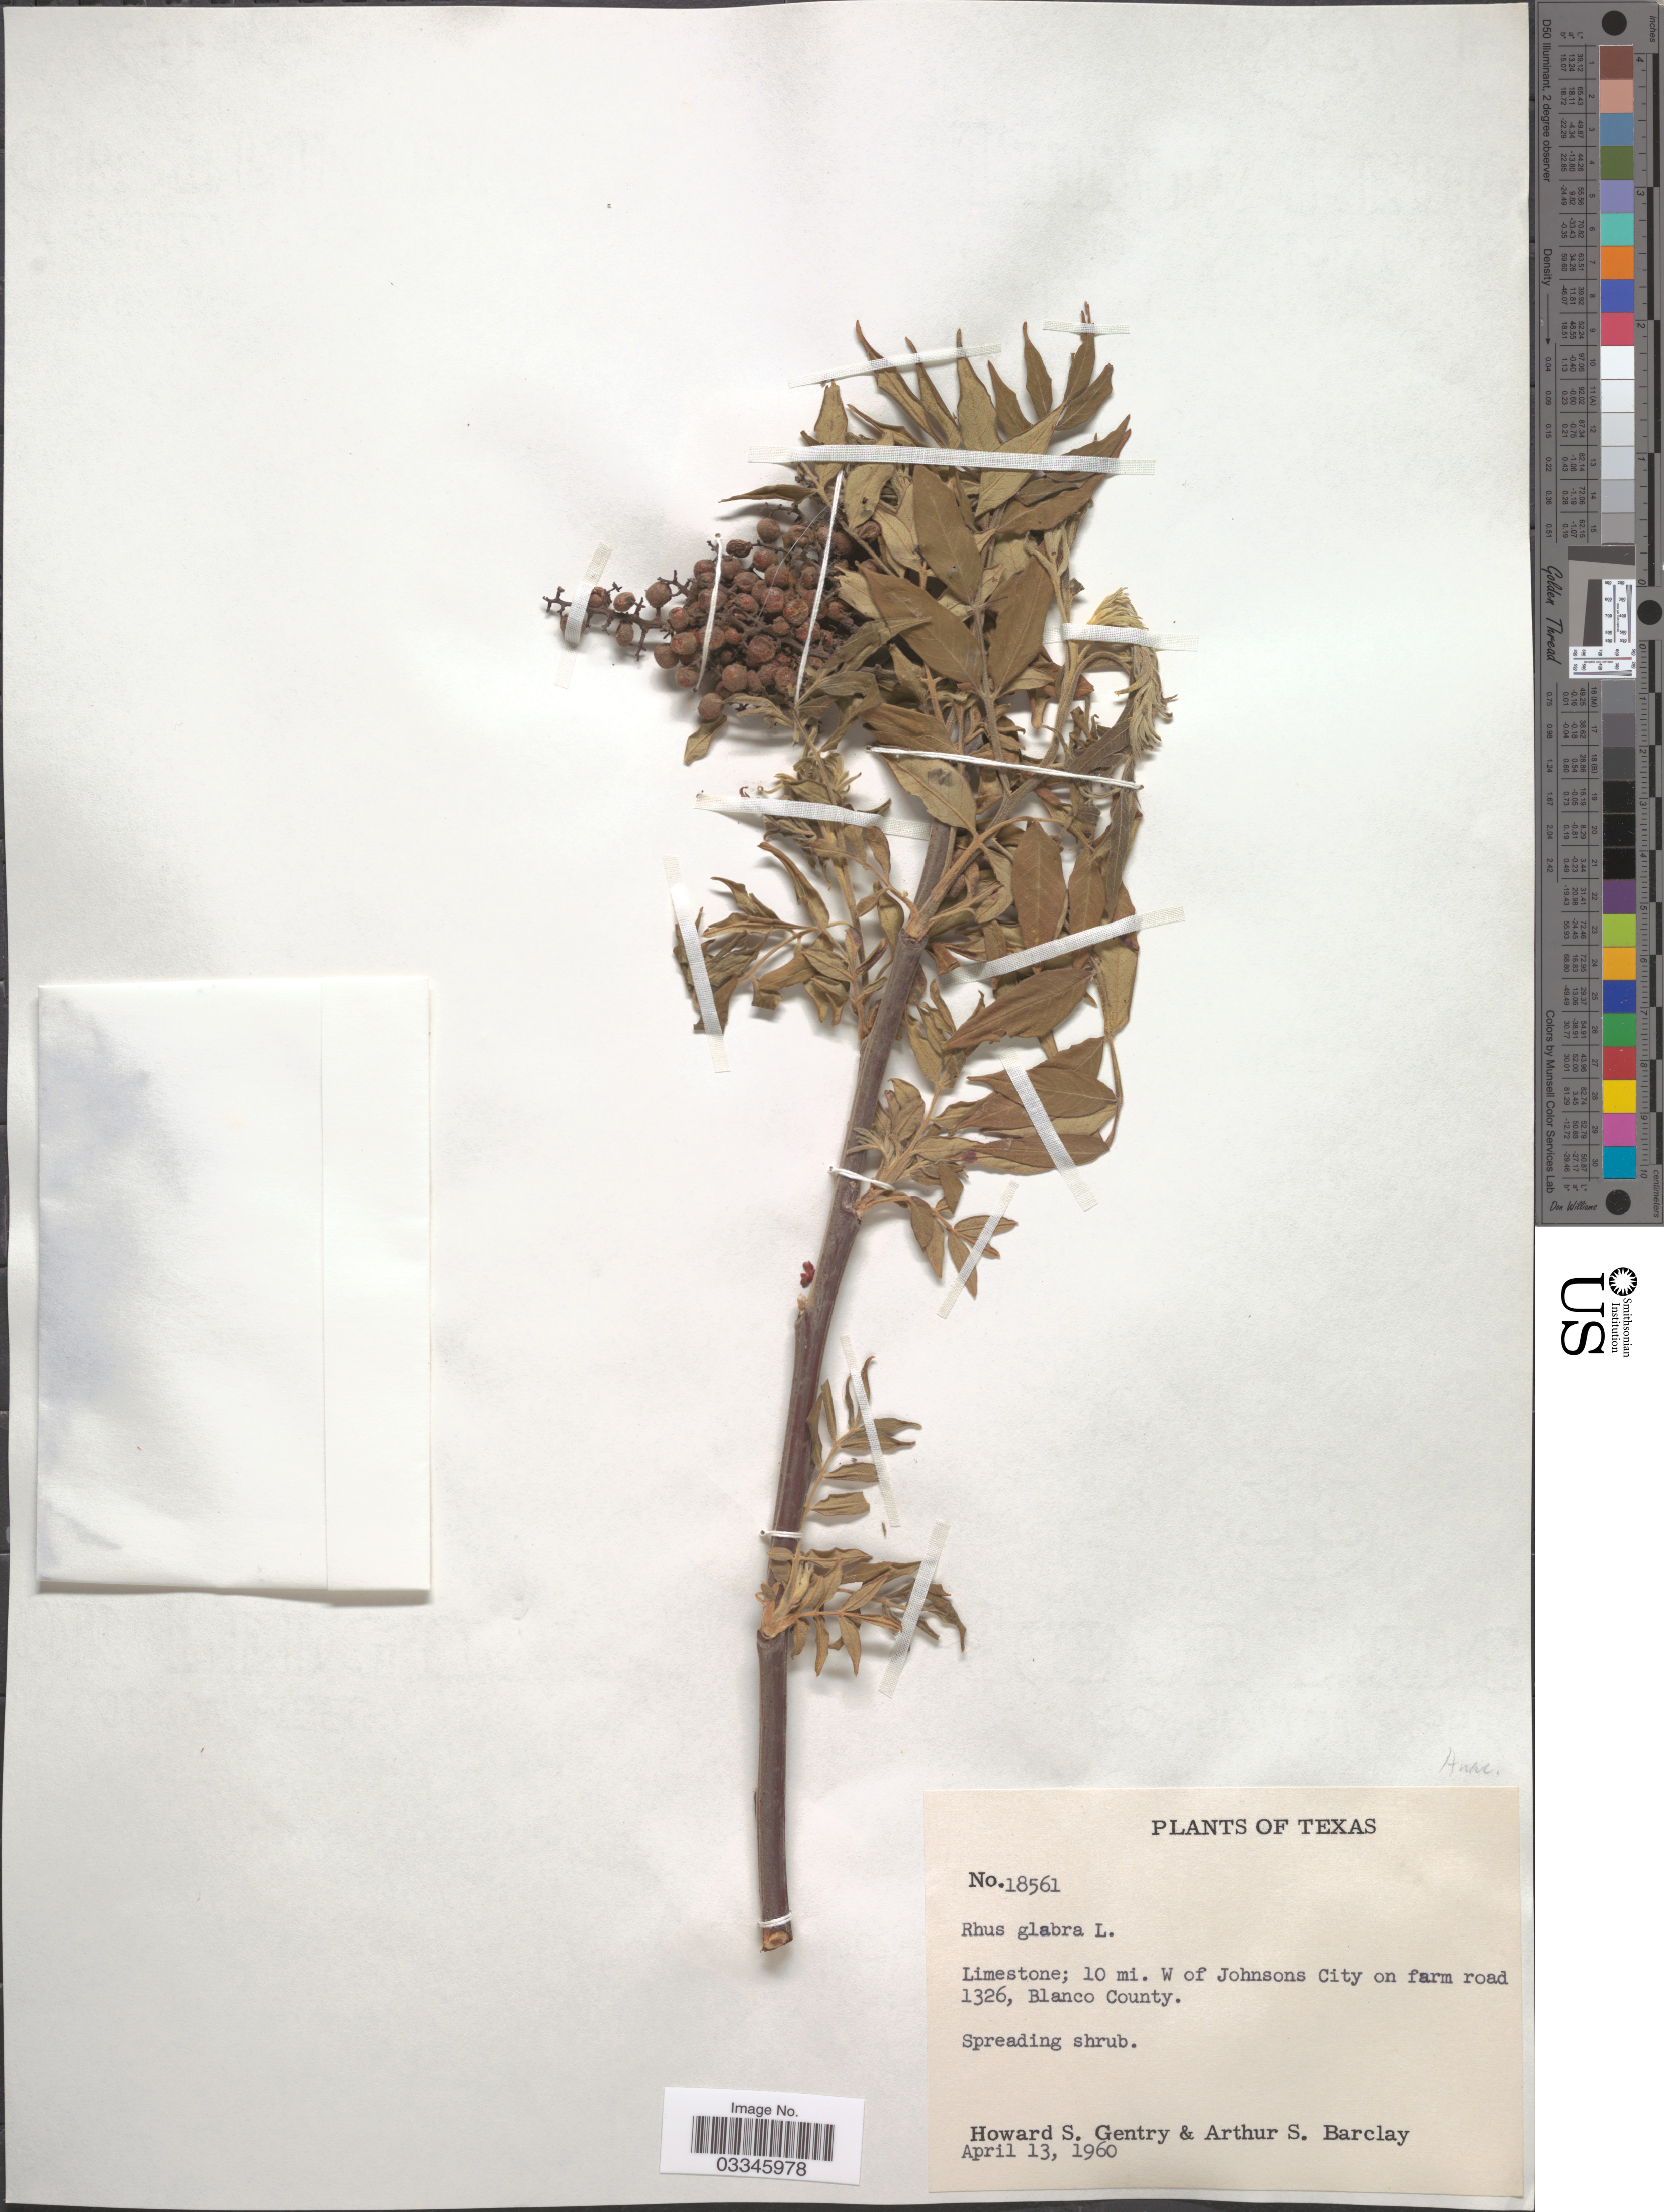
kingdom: Plantae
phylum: Tracheophyta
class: Magnoliopsida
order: Sapindales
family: Anacardiaceae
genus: Rhus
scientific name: Rhus glabra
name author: L.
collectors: H. S. Gentry & A. S. Barclay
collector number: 18561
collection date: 1960-04-13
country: United States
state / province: Texas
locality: Limestone; 10 mi. W of Johnsons City on farm road 1326, Blanco County.